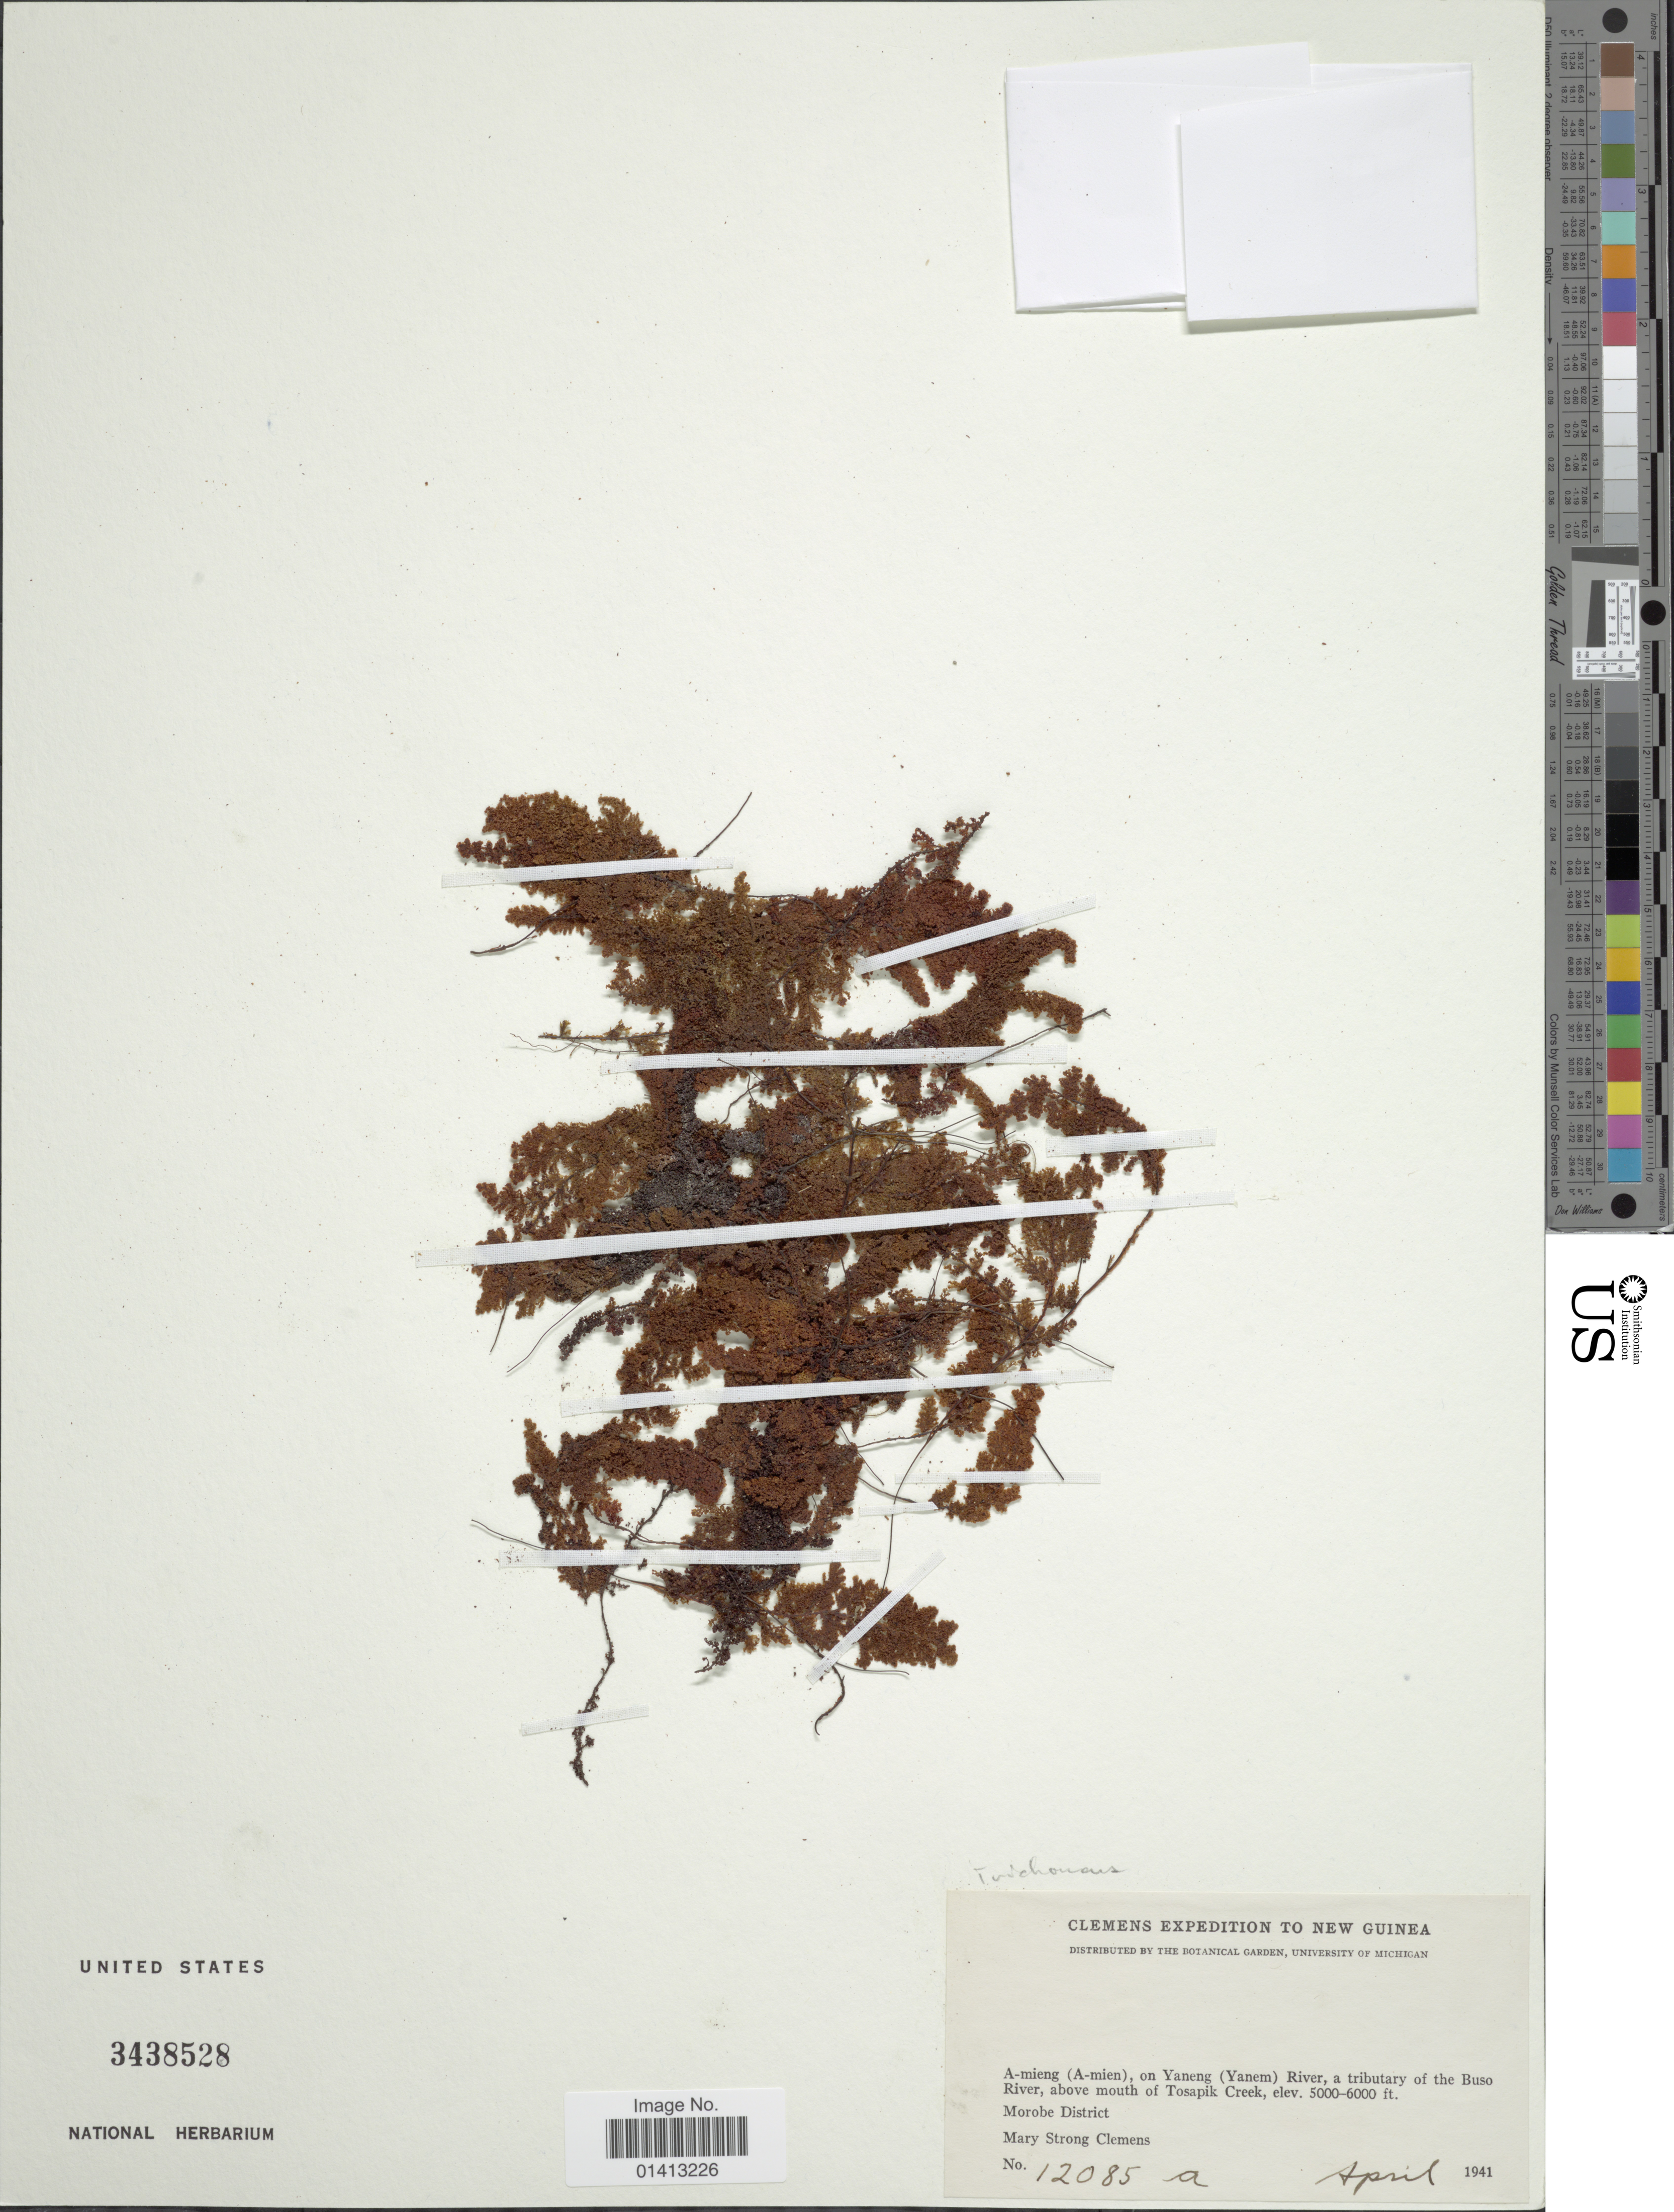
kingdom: Plantae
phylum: Tracheophyta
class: Polypodiopsida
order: Hymenophyllales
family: Hymenophyllaceae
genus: Crepidomanes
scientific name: Crepidomanes sp.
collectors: M. S. Clemens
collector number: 12085a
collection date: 1941-04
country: Papua New Guinea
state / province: Morobe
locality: A-mieng (A-Mien), on yaneng (Yanem) River, a tributary of the Buso River, above mouth of Tosapik Creek, Morobe District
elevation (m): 1524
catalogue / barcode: US 3438528